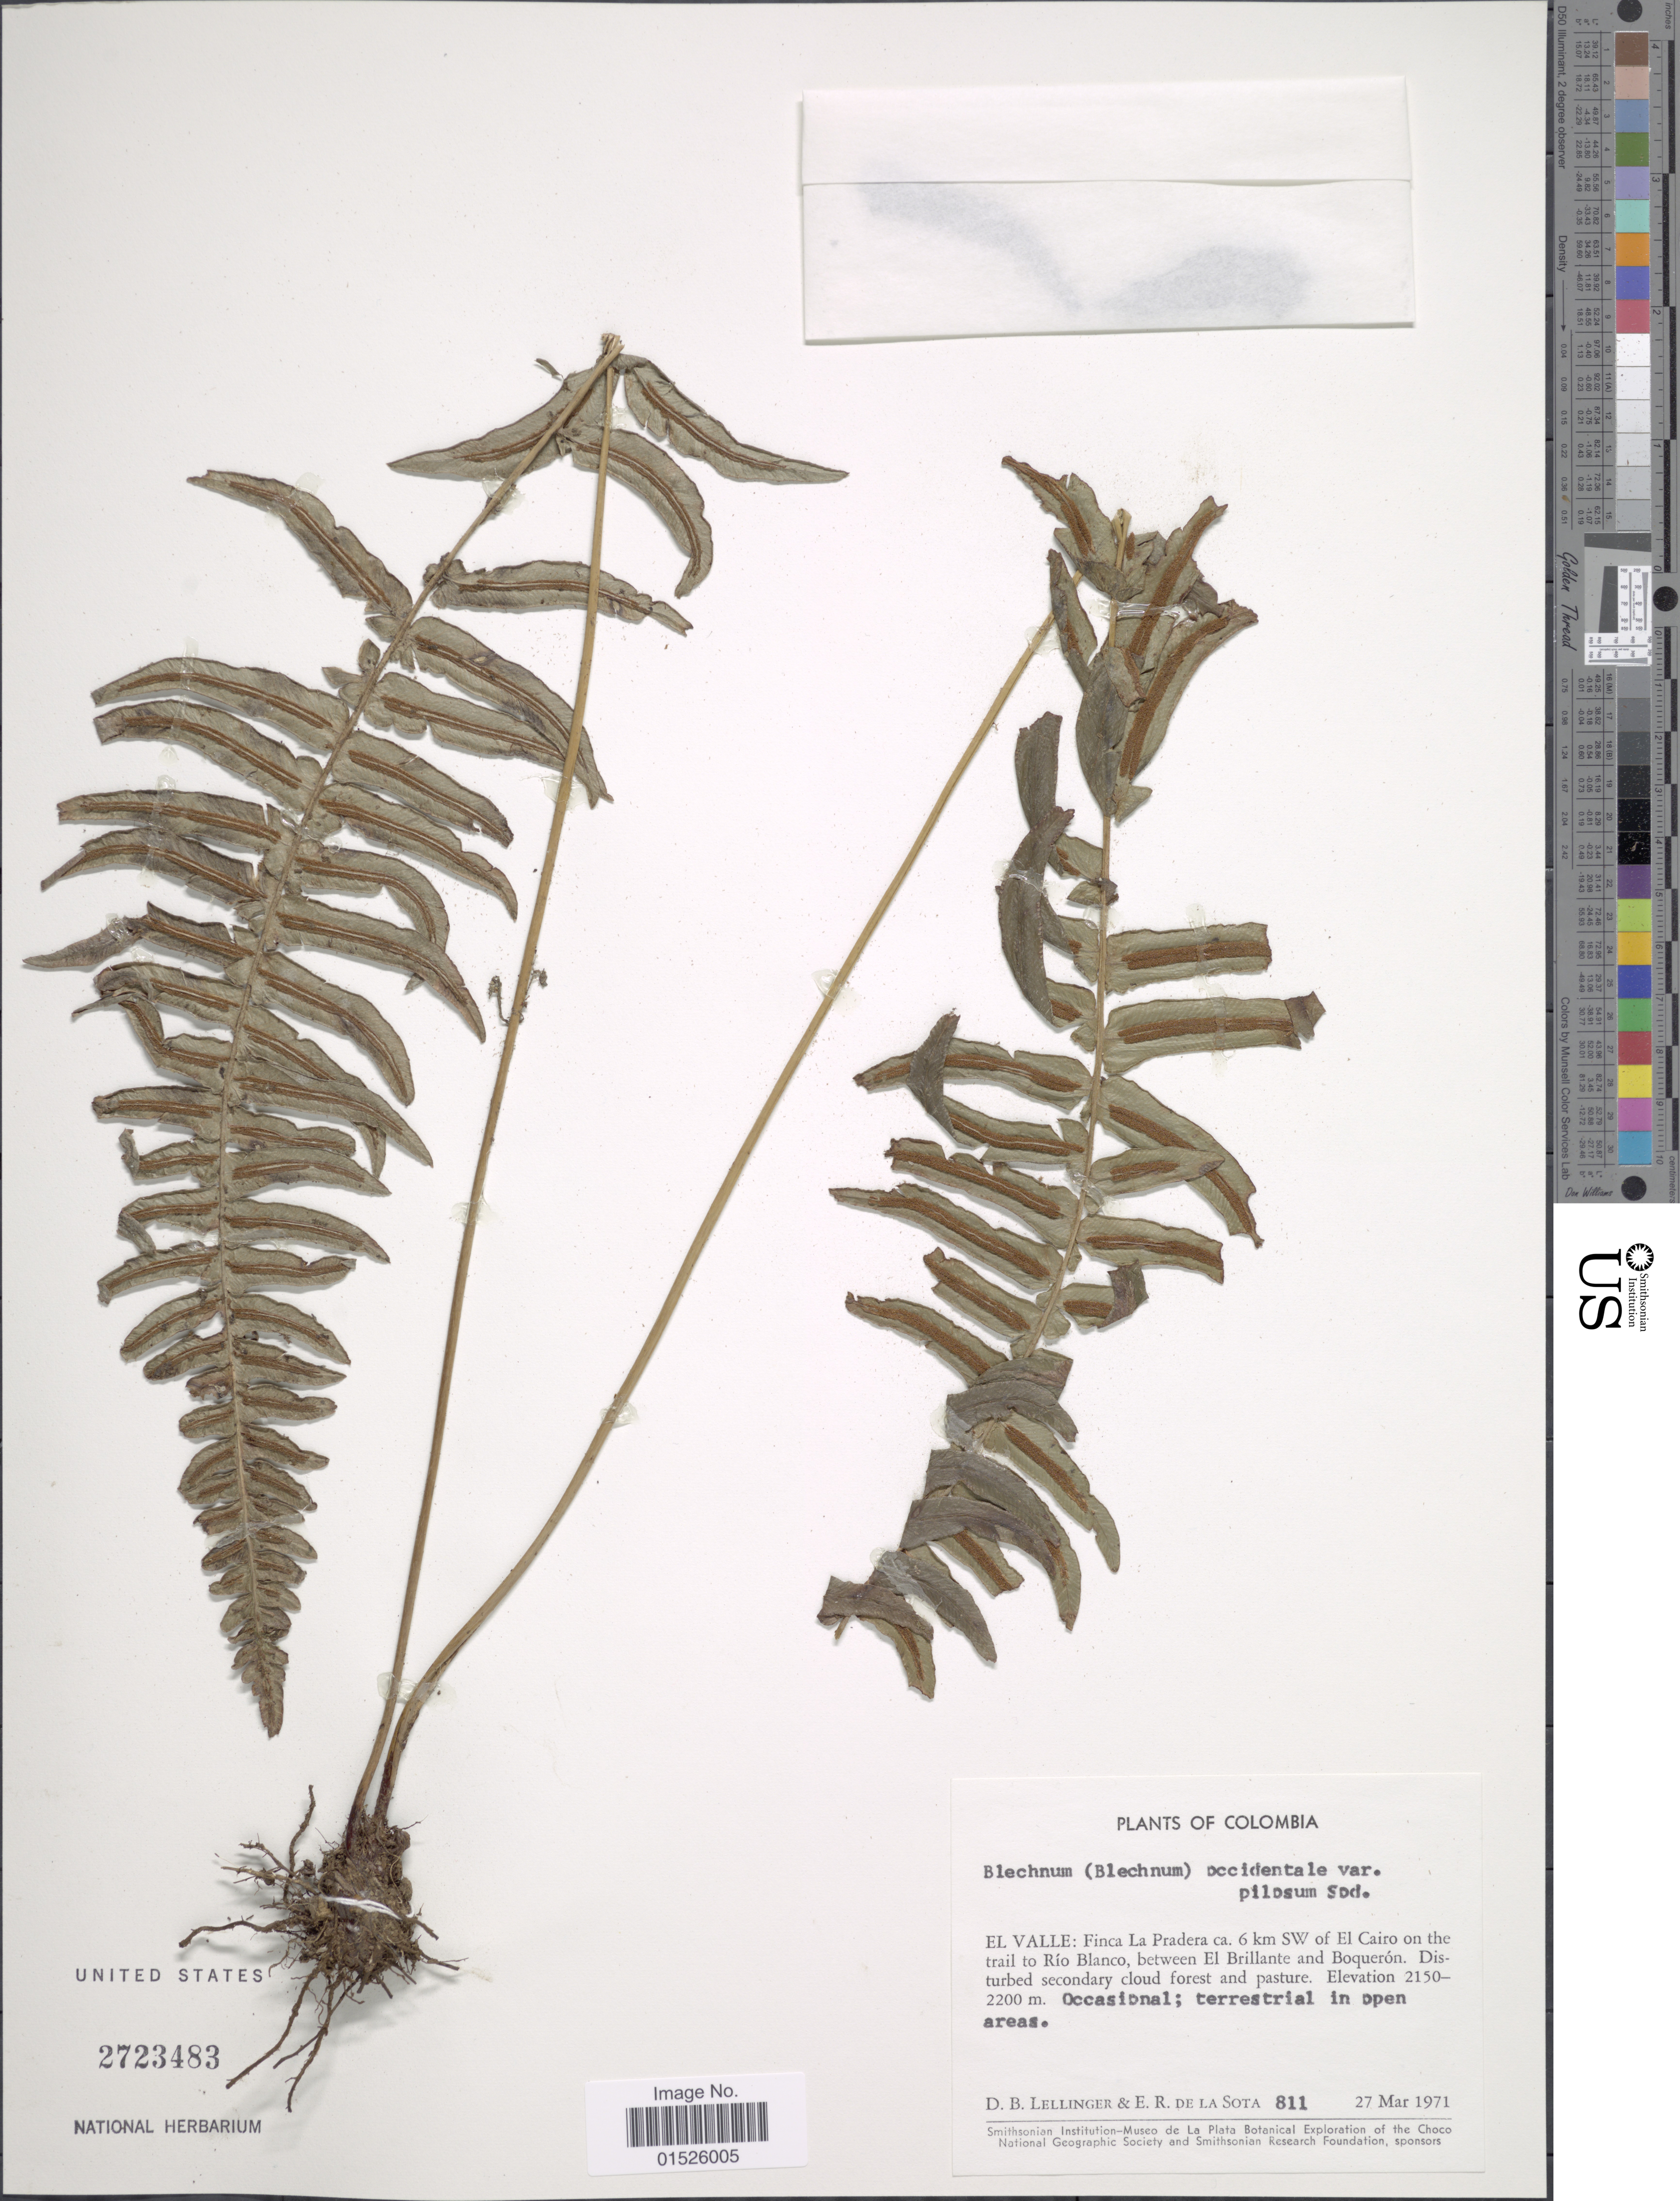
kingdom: Plantae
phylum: Tracheophyta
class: Polypodiopsida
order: Polypodiales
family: Blechnaceae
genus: Blechnum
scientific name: Blechnum glandulosum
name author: Link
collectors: D. B. Lellinger & E. R. de la Sota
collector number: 811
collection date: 1971-03-27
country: Colombia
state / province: Valle del Cauca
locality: Colombia, El Valle: Finca La Pradera ca. 6 km SW of El Cairo on the trail to Rio Blanco, between El Brillante and Boqueron.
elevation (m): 2150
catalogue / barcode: US 2723483